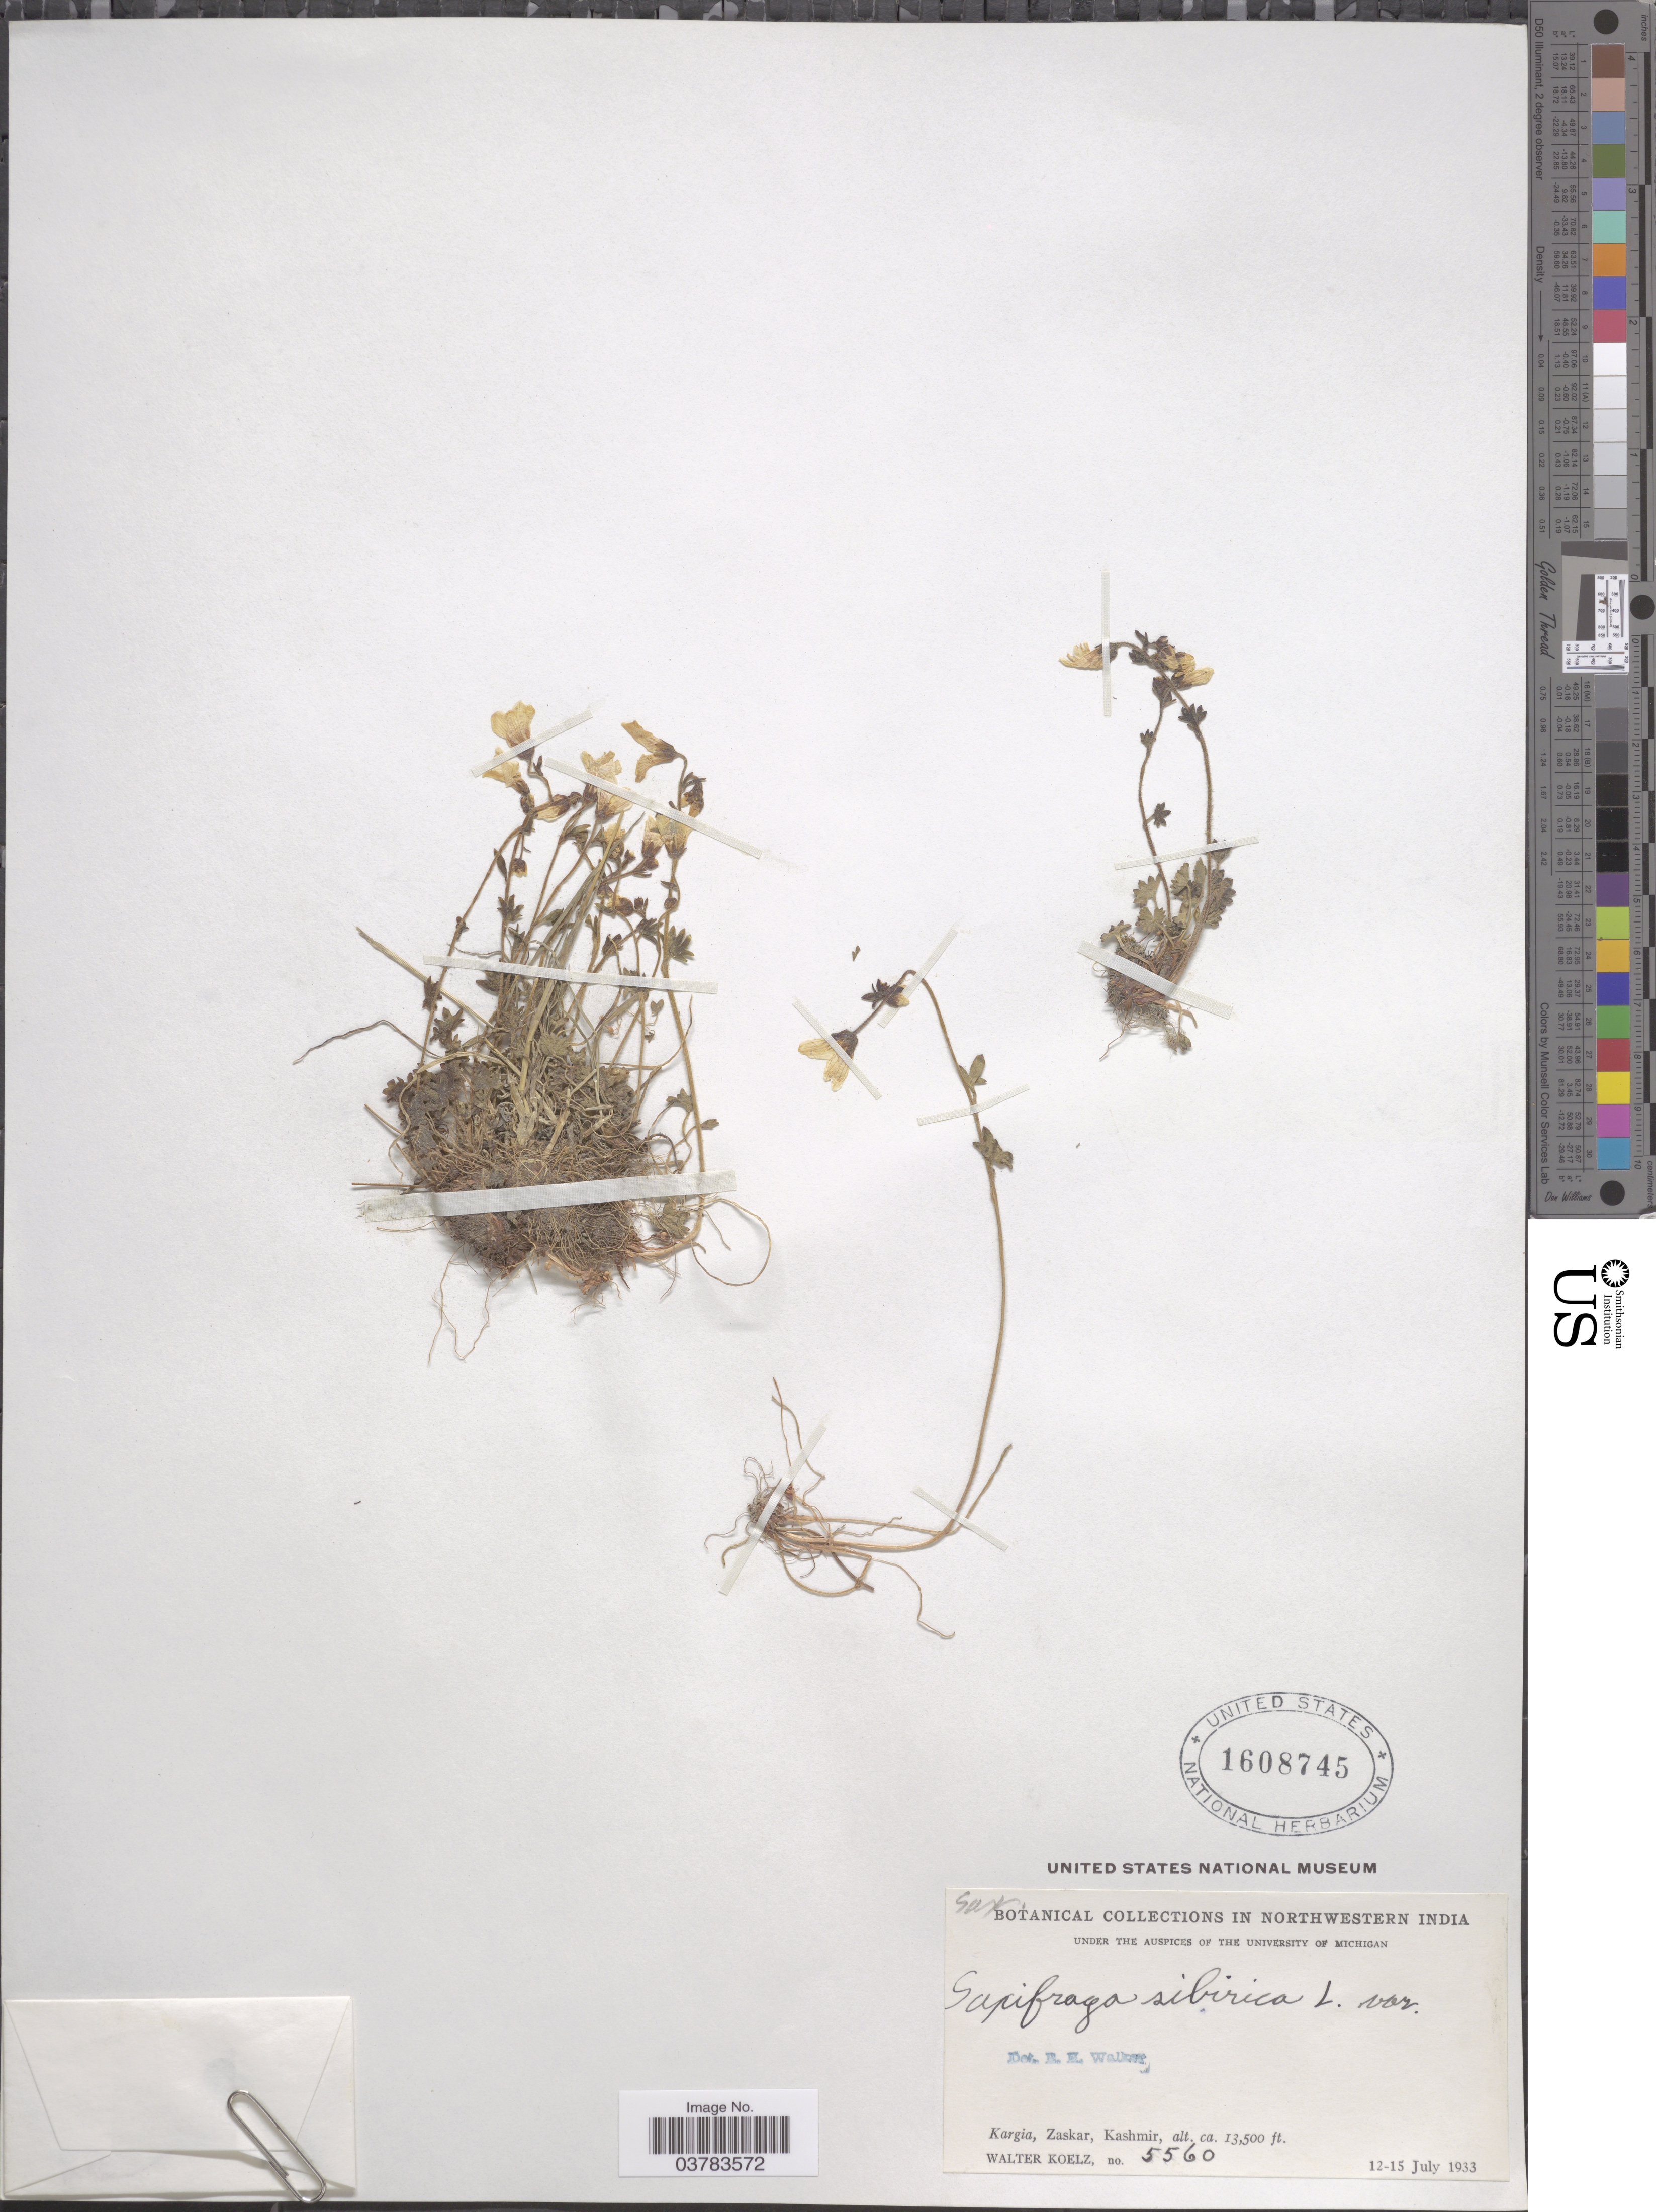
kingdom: Plantae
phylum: Tracheophyta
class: Magnoliopsida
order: Saxifragales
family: Saxifragaceae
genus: Saxifraga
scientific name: Saxifraga sibirica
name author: L.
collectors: W. N. Koelz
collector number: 5560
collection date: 1933-07-12/1933-07-15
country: India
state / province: Jammu and Kashmir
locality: In Northwestern India. Kargia, Zaskar, Kashmir.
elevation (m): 4115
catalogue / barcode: US 1608745